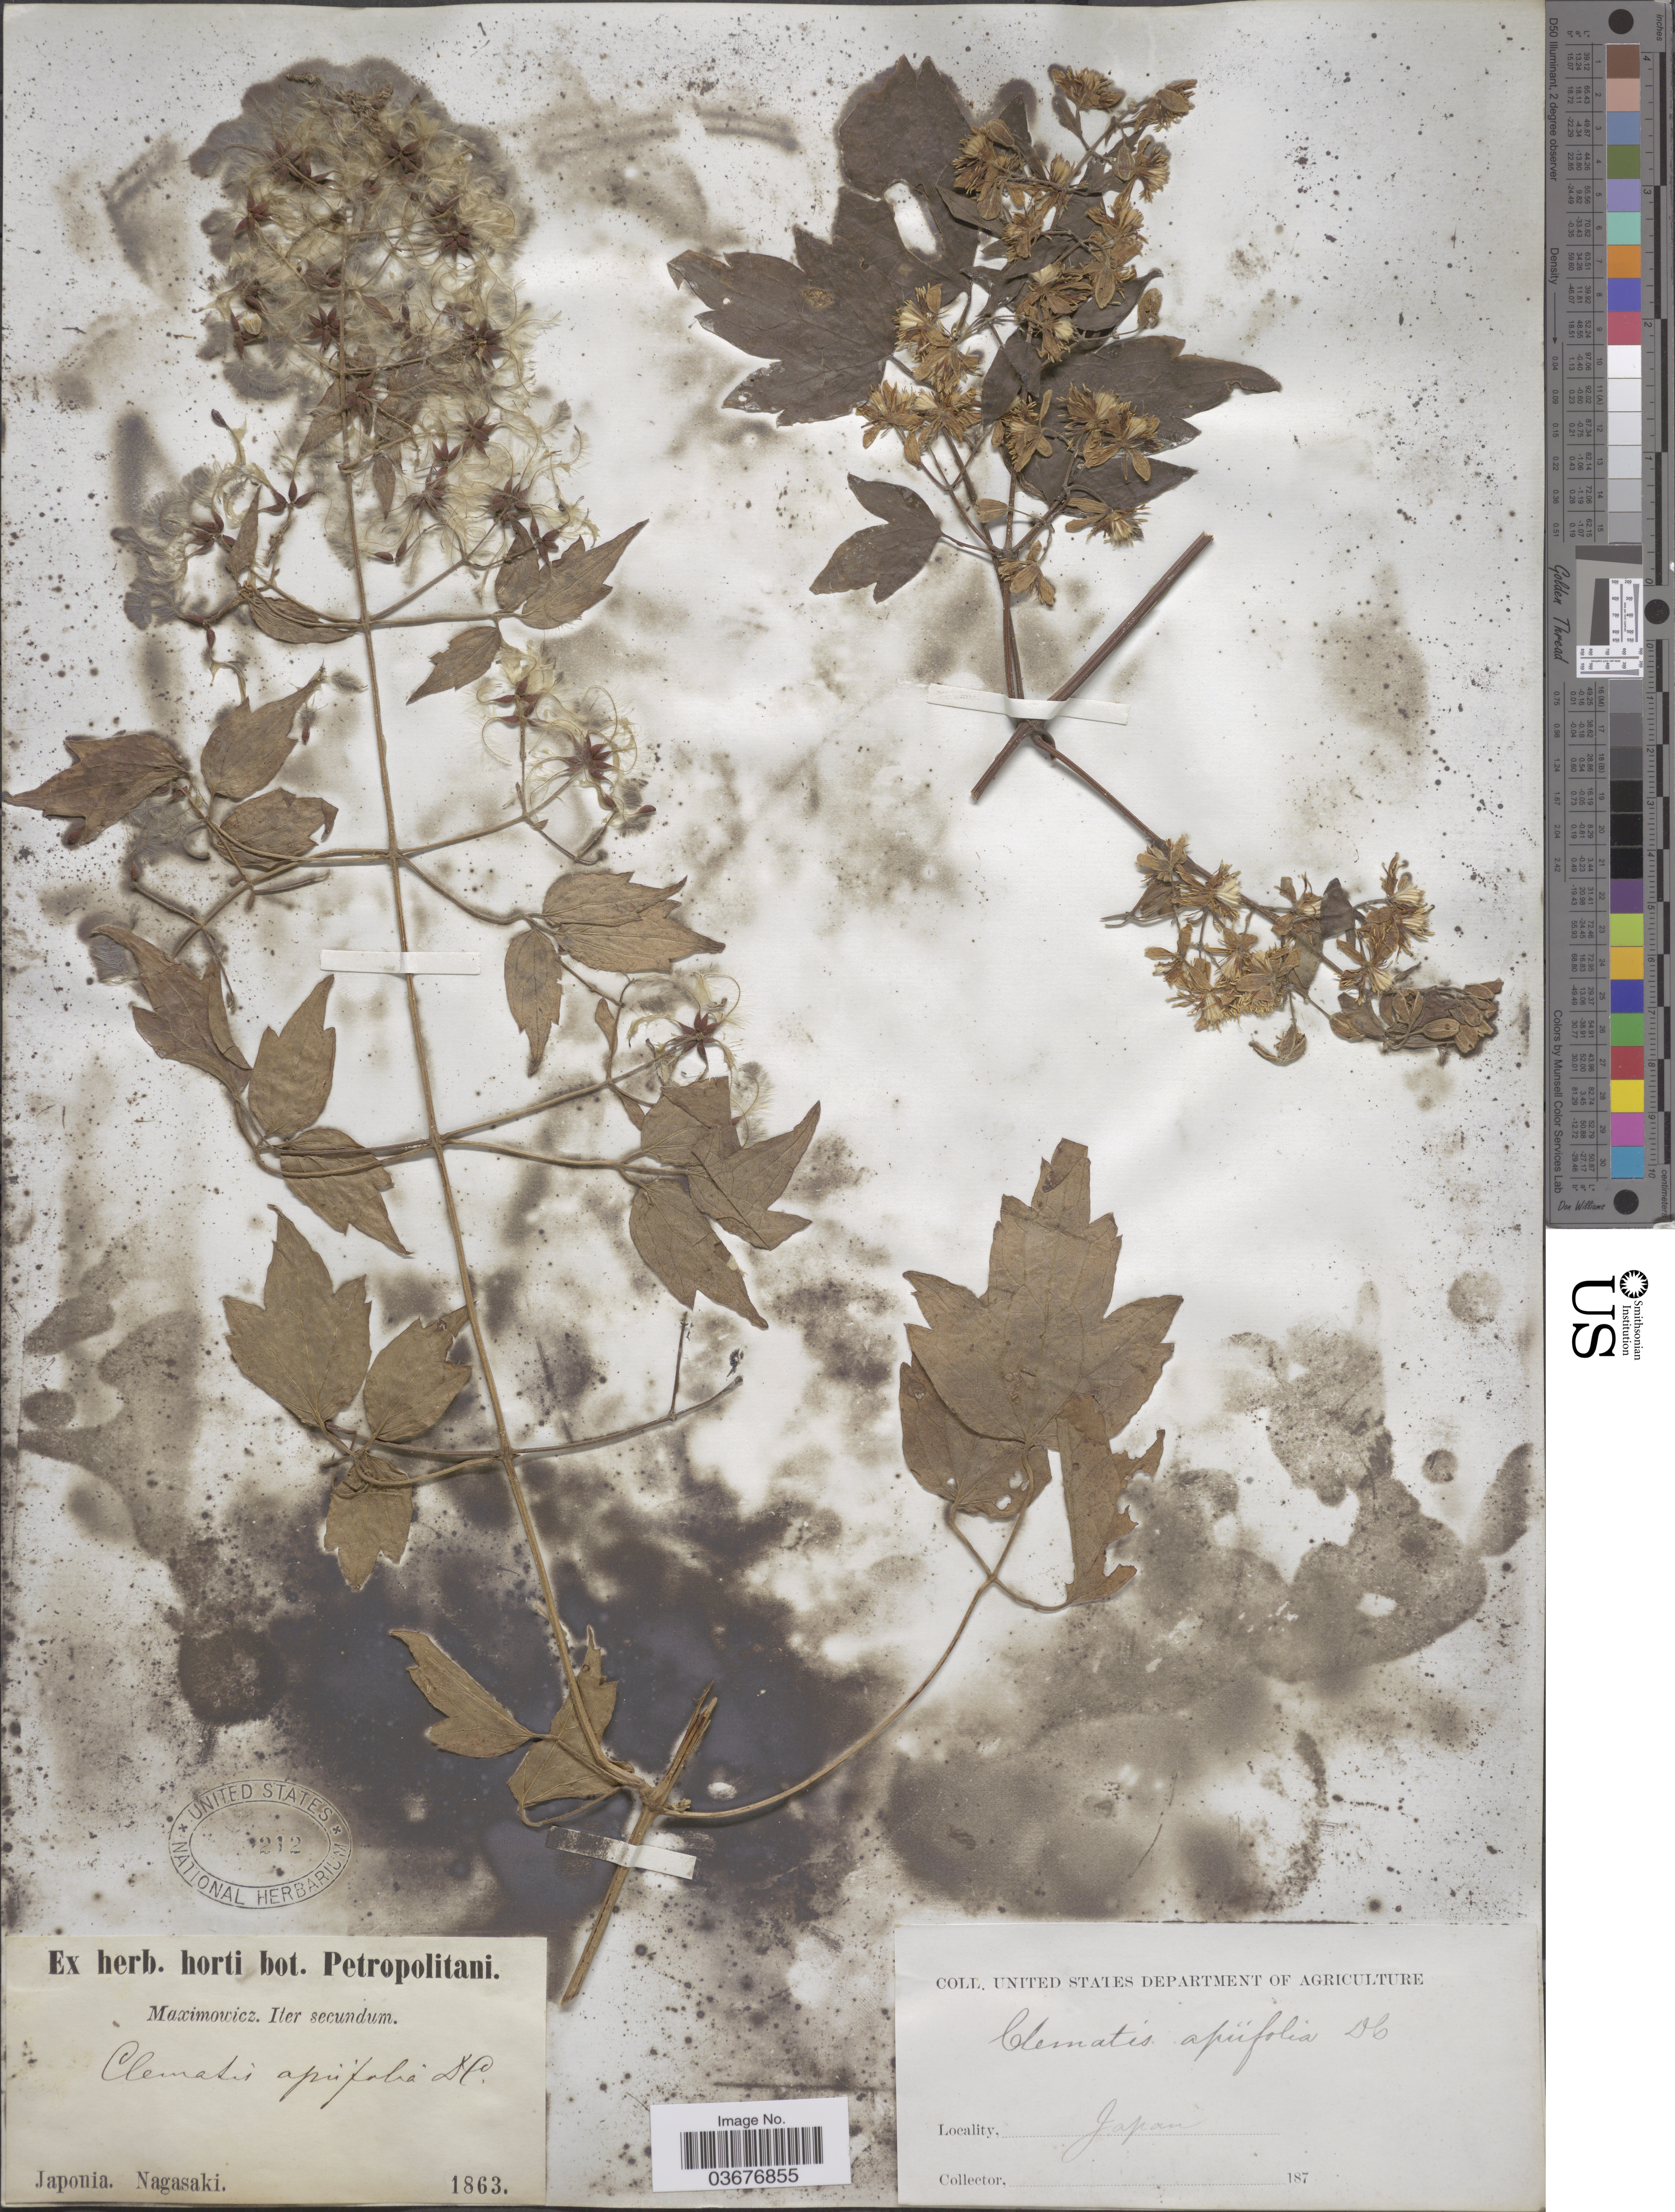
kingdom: Plantae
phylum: Tracheophyta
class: Magnoliopsida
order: Ranunculales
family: Ranunculaceae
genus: Clematis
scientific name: Clematis apiifolia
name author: DC.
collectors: Maximowicz, --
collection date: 1863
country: Japan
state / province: Nagasaki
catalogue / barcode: US 212